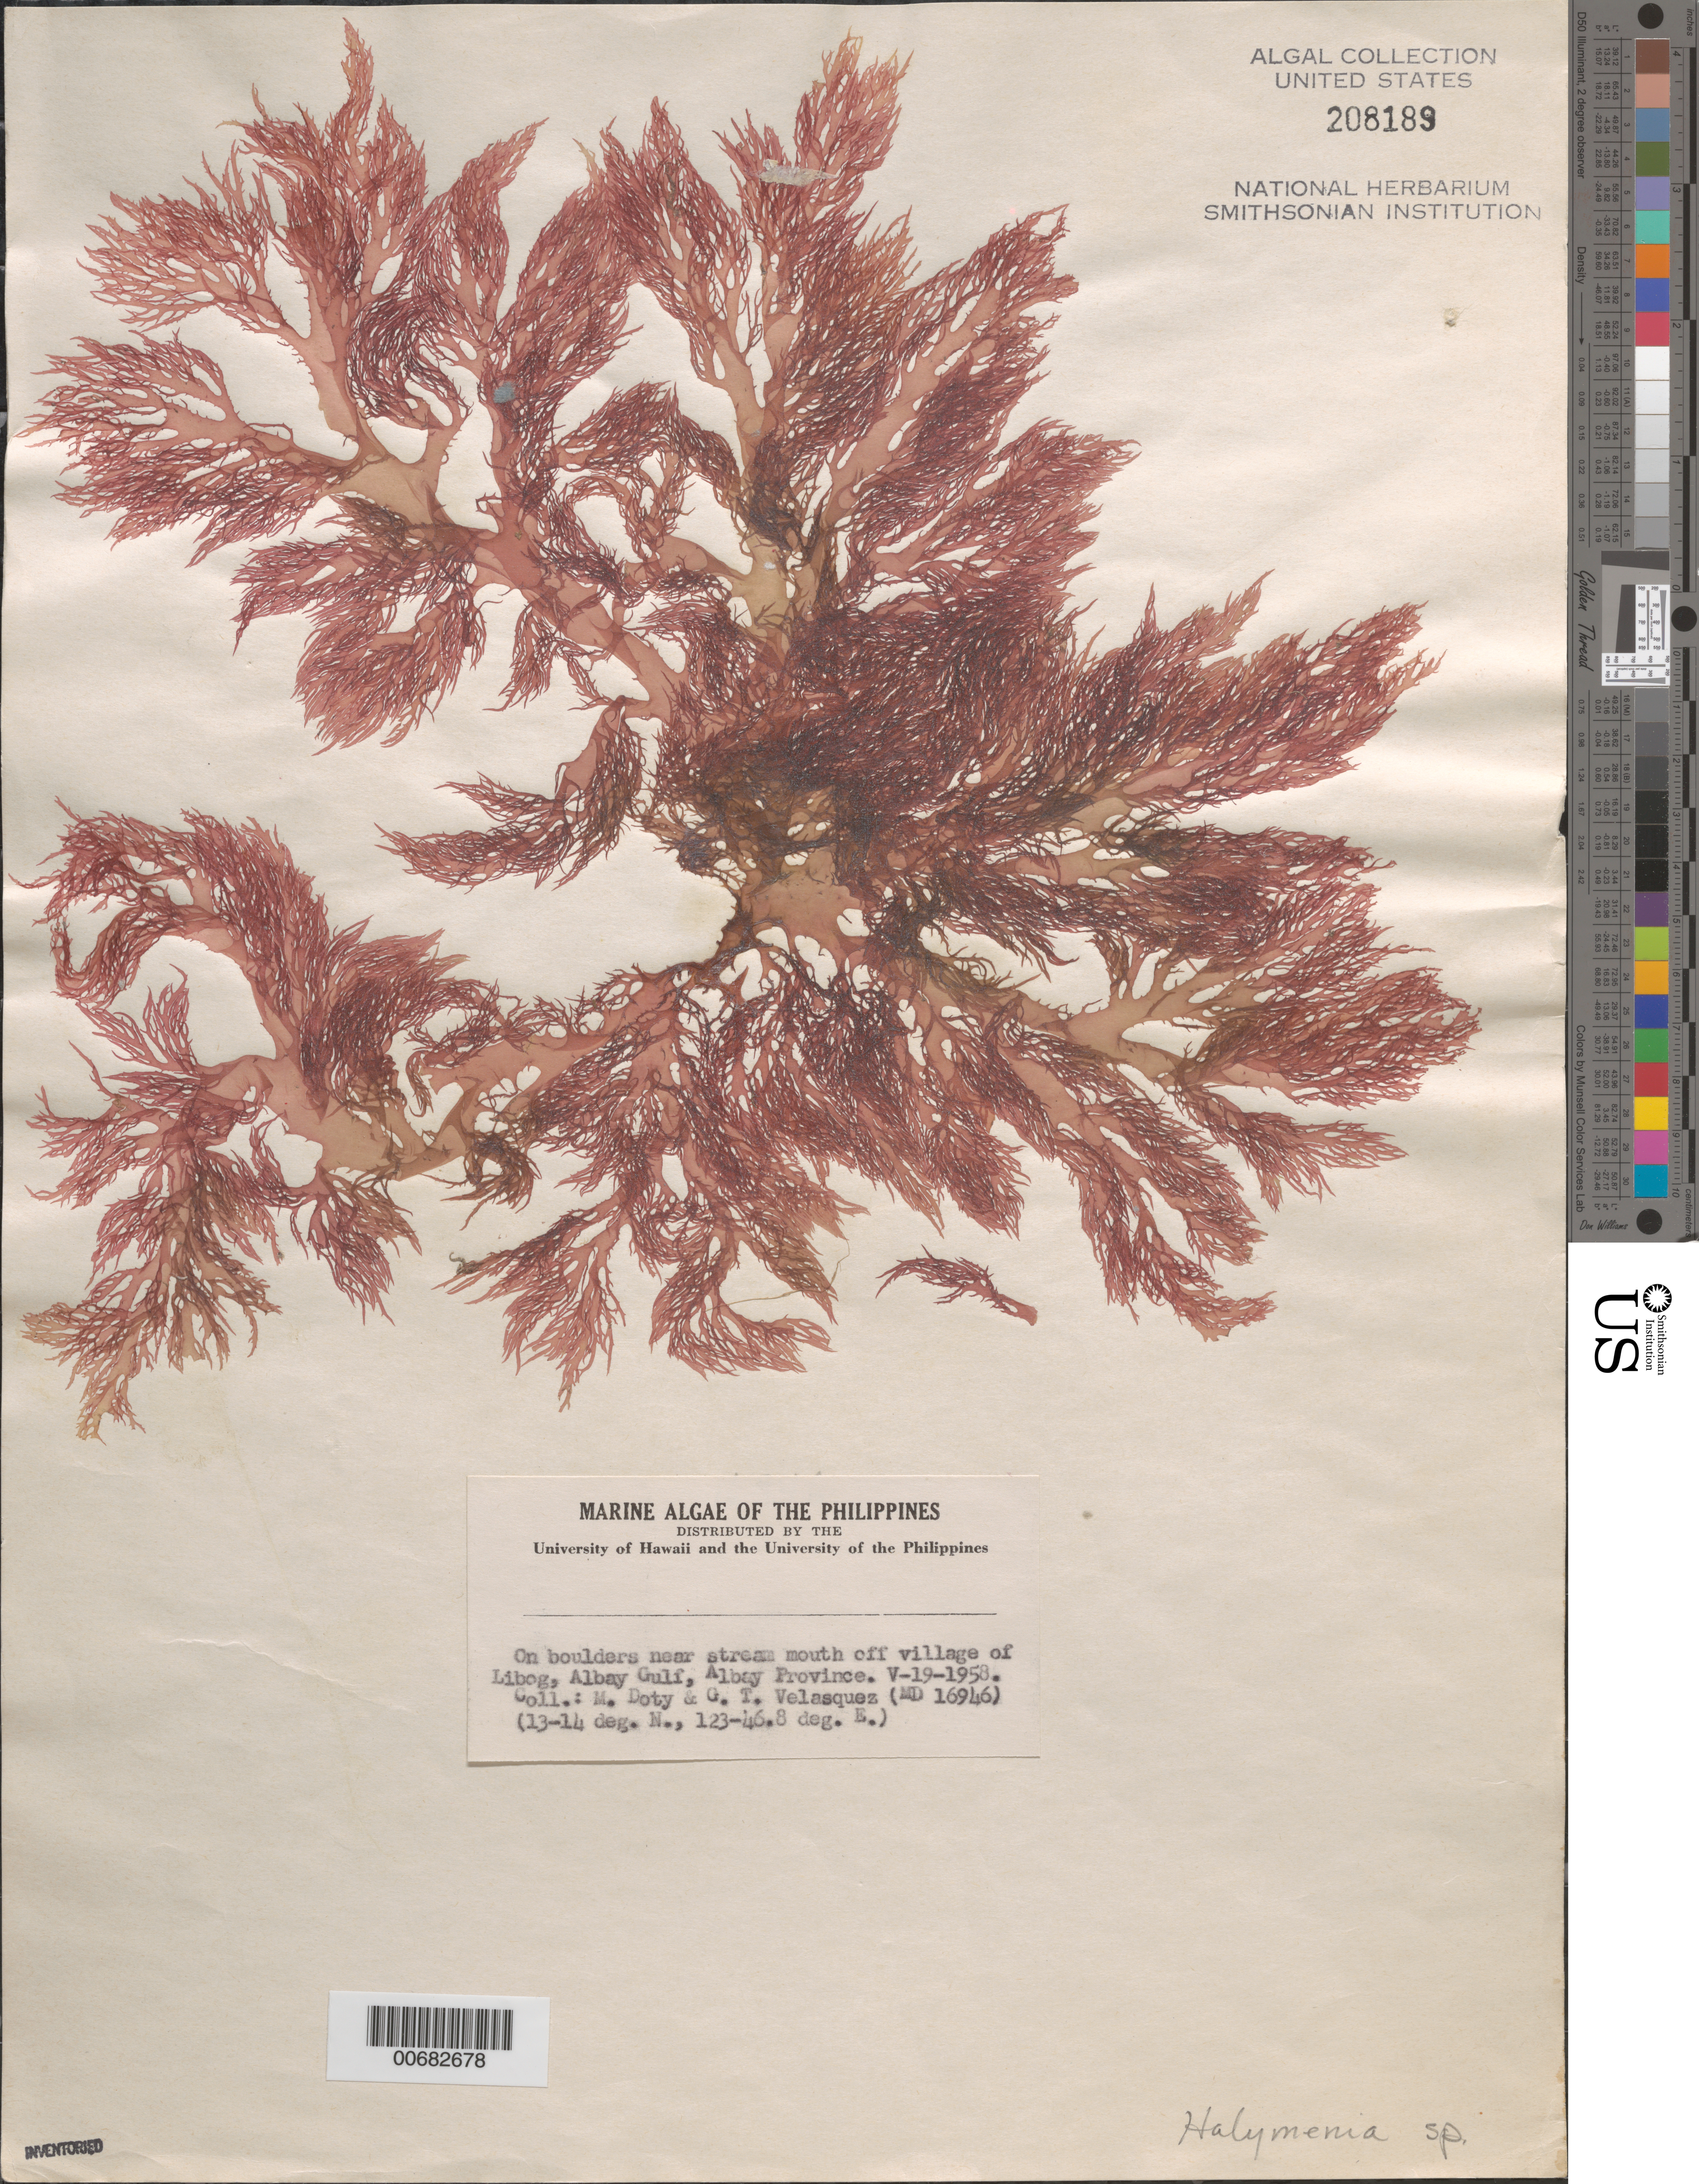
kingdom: Plantae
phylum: Rhodophyta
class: Florideophyceae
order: Halymeniales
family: Halymeniaceae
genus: Halymenia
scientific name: Halymenia sp.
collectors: M. S. Doty & G. Velasquez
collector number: MSD 16946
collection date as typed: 19 May 1958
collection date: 1958-05-19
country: Philippines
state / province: Bicol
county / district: Albay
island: Luzon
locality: Libog, Albay Gulf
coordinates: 13-14 deg. N., 123-46.8 deg. E.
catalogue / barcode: US 208189